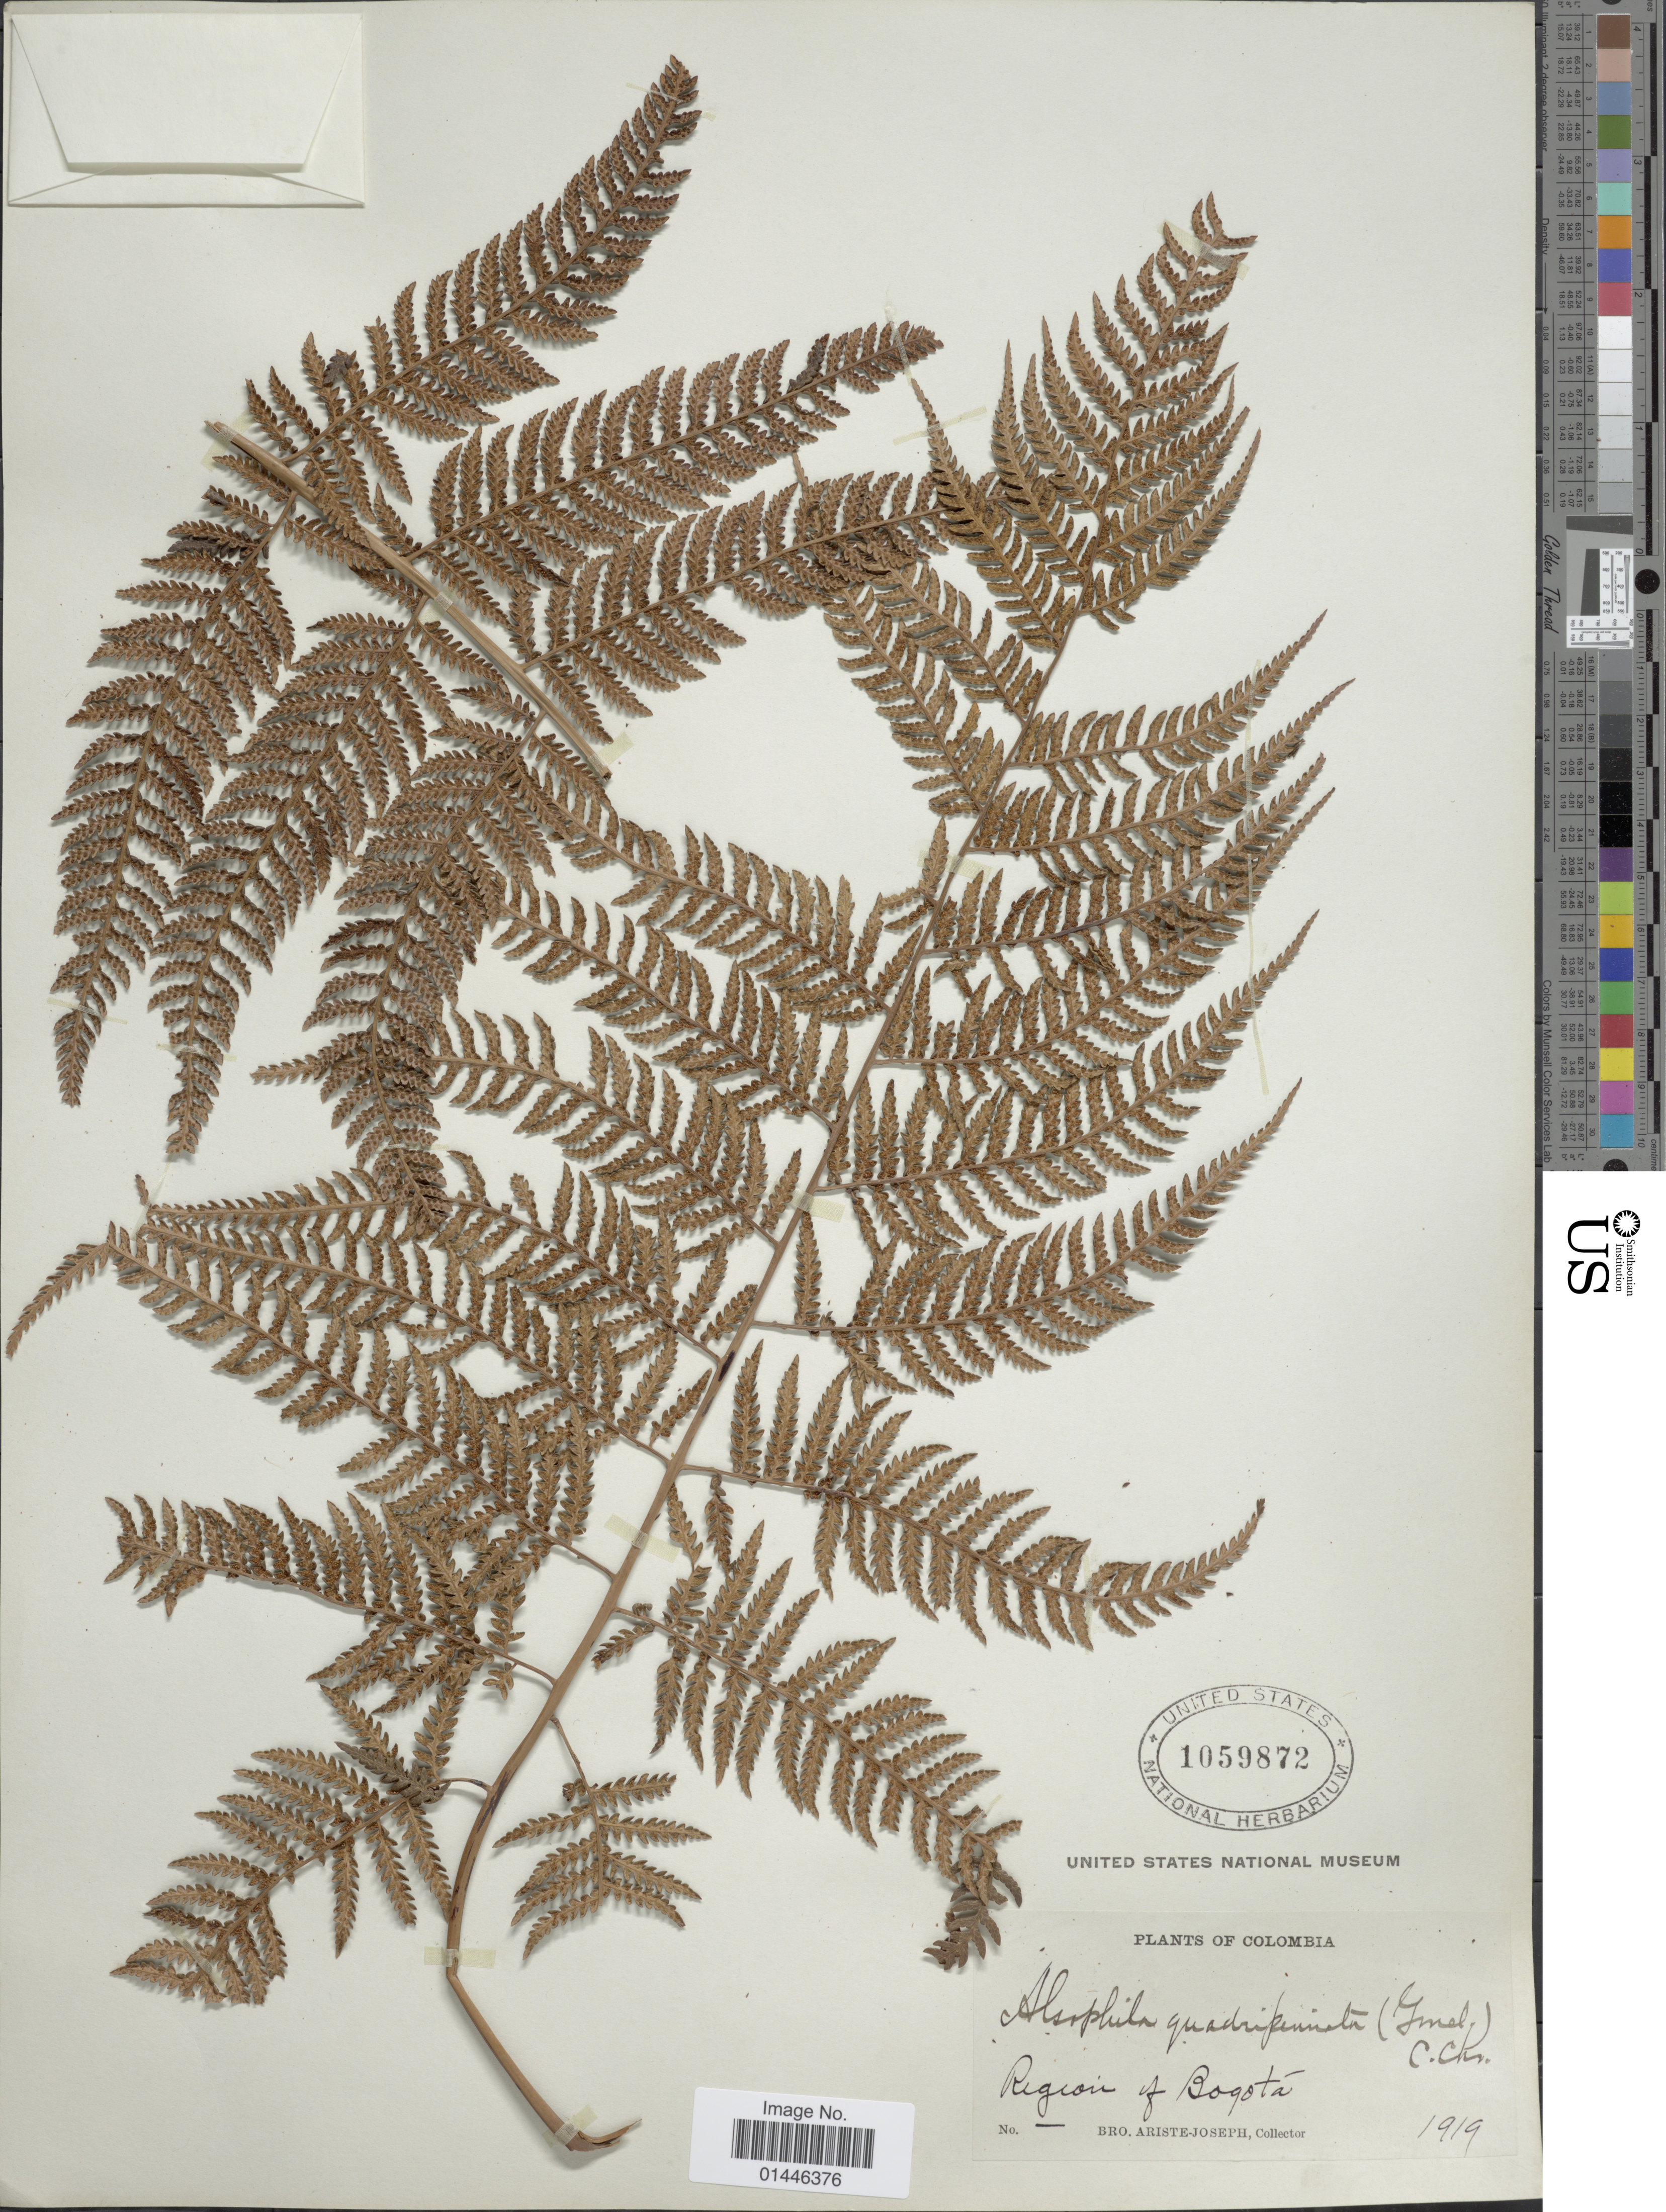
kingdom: Plantae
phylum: Tracheophyta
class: Polypodiopsida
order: Cyatheales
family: Dicksoniaceae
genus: Lophosoria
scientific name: Lophosoria quadripinnata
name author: (J.F. Gmel.) C. Chr.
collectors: Bro. Ariste-Joseph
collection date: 1919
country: Colombia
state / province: Bogota D.C.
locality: Region of Bogotá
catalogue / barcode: US 1059872